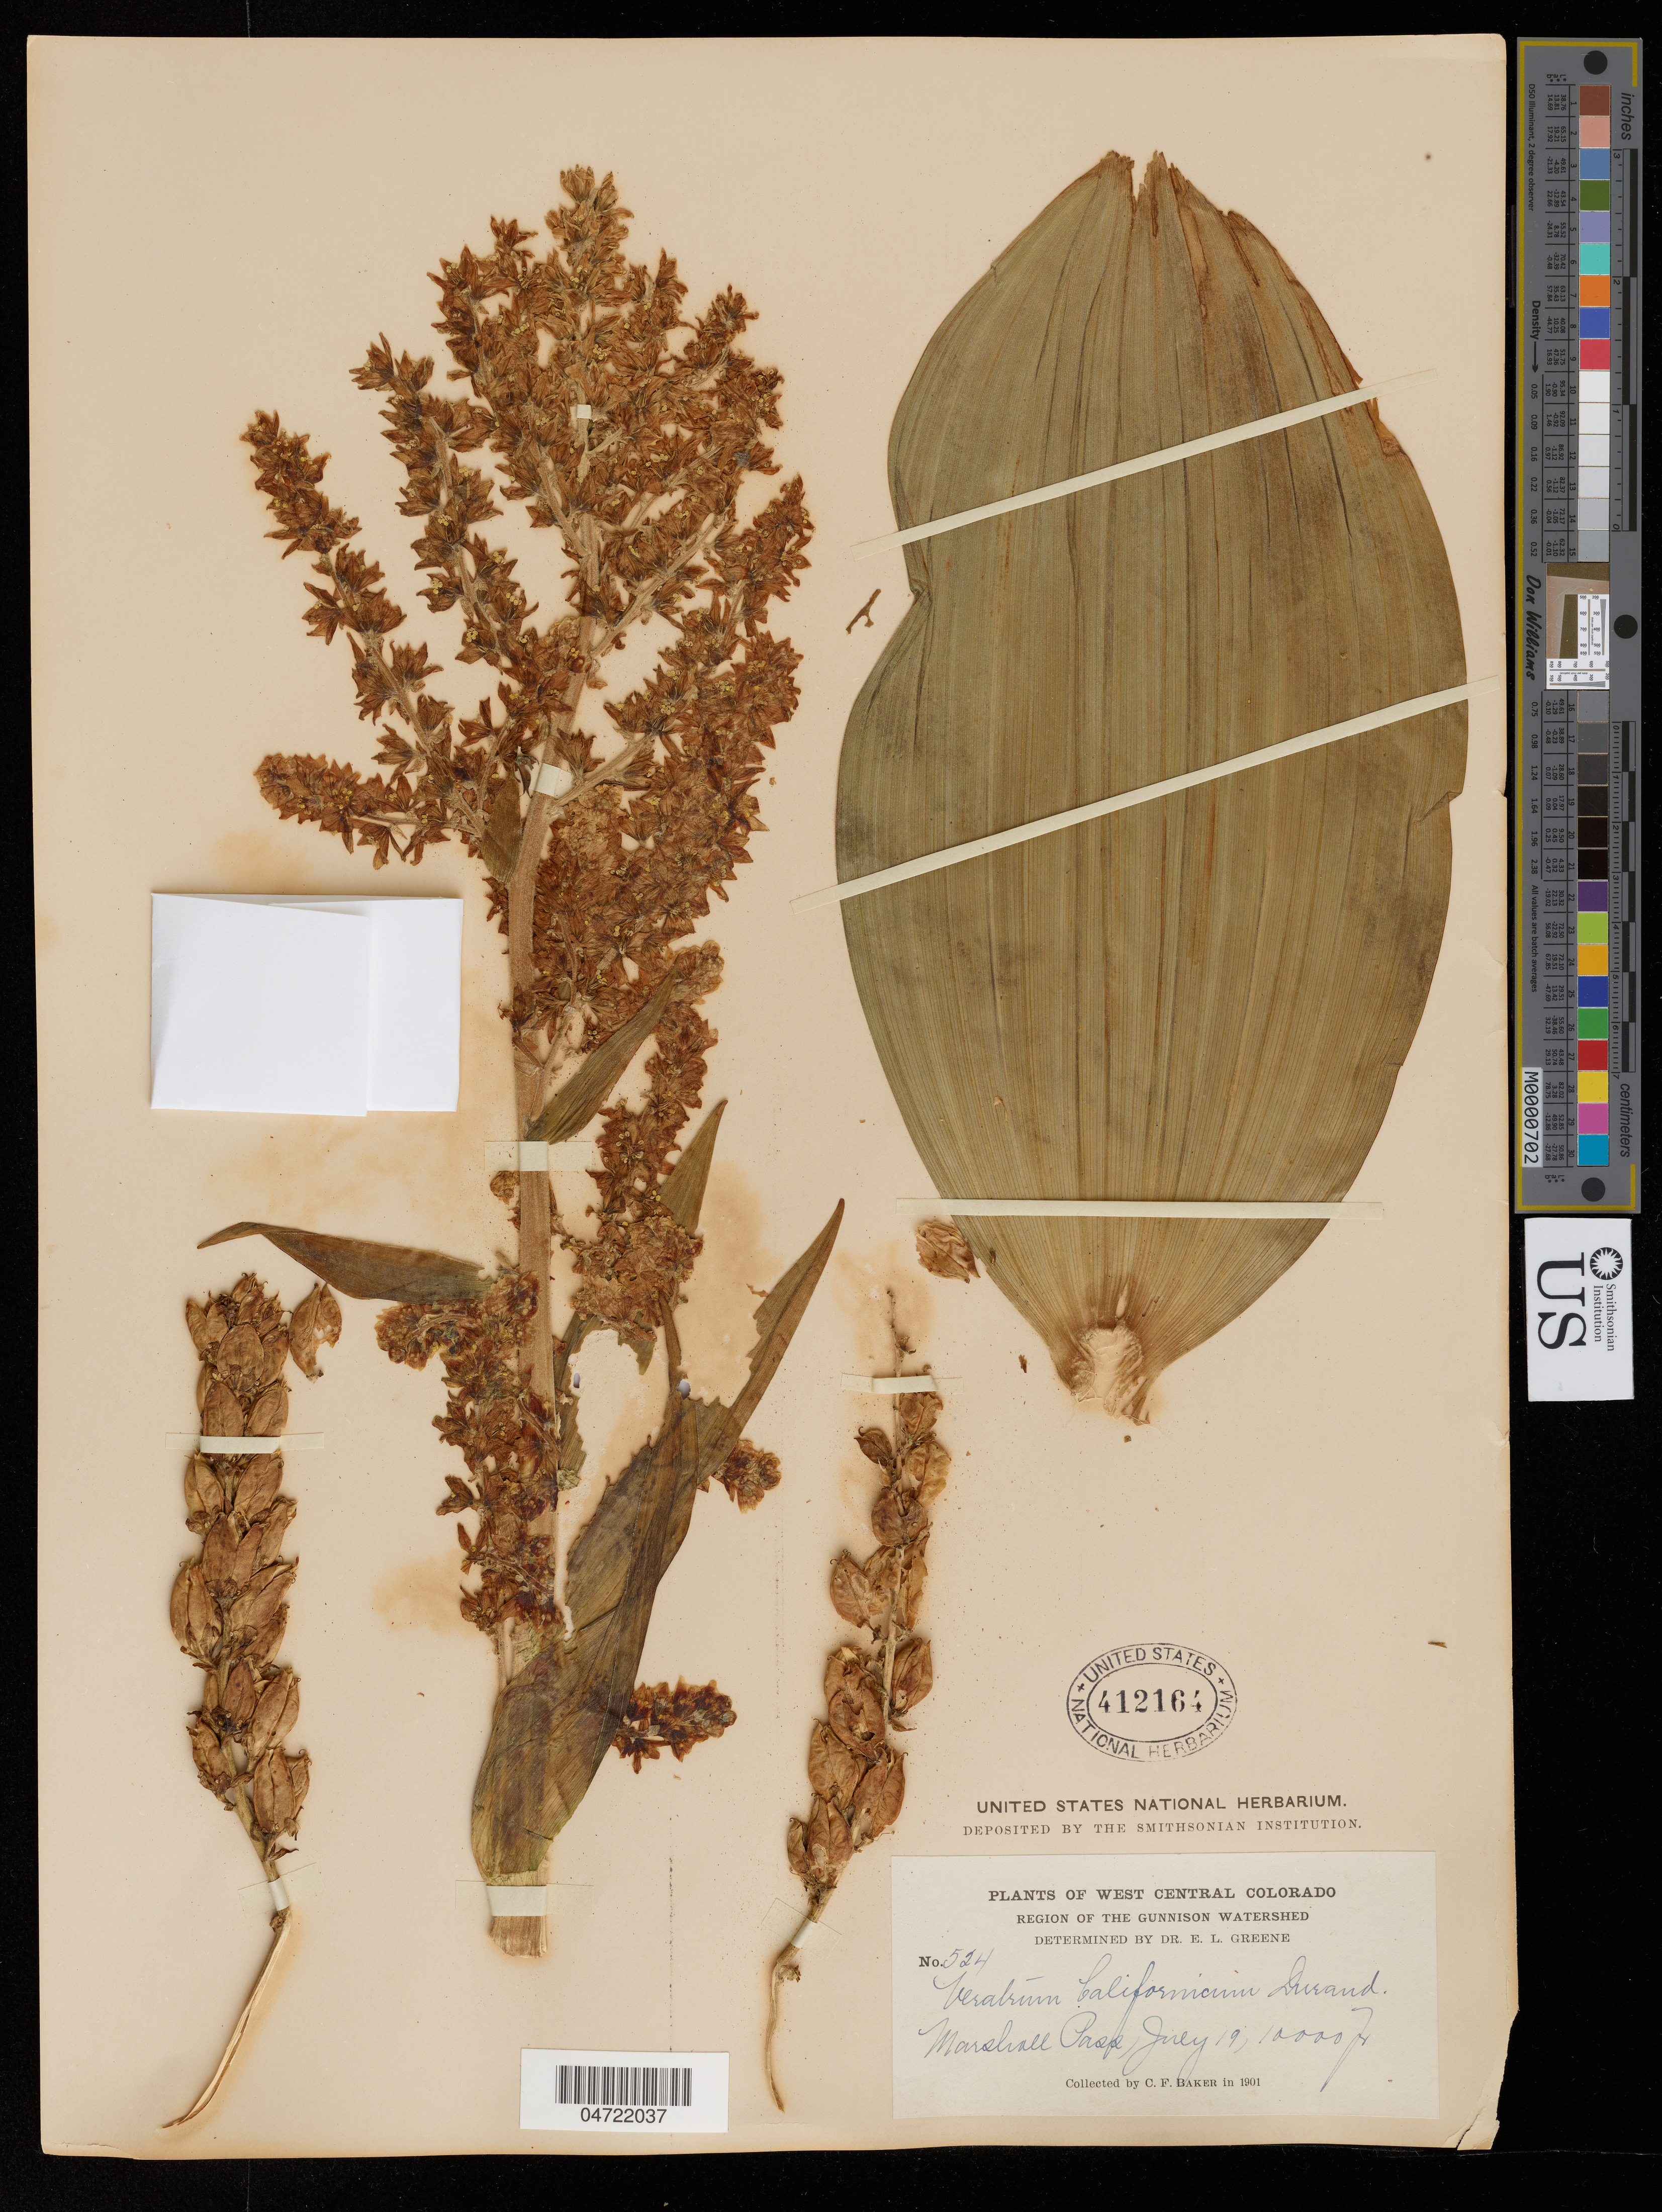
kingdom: Plantae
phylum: Tracheophyta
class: Liliopsida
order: Liliales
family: Melanthiaceae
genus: Veratrum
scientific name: Veratrum californicum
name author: Durand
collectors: C. F. Baker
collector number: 524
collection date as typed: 19 Jul 1901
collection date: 1901-07-19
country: United States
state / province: Colorado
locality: Marshall Pass.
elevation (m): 3048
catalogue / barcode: US 412164